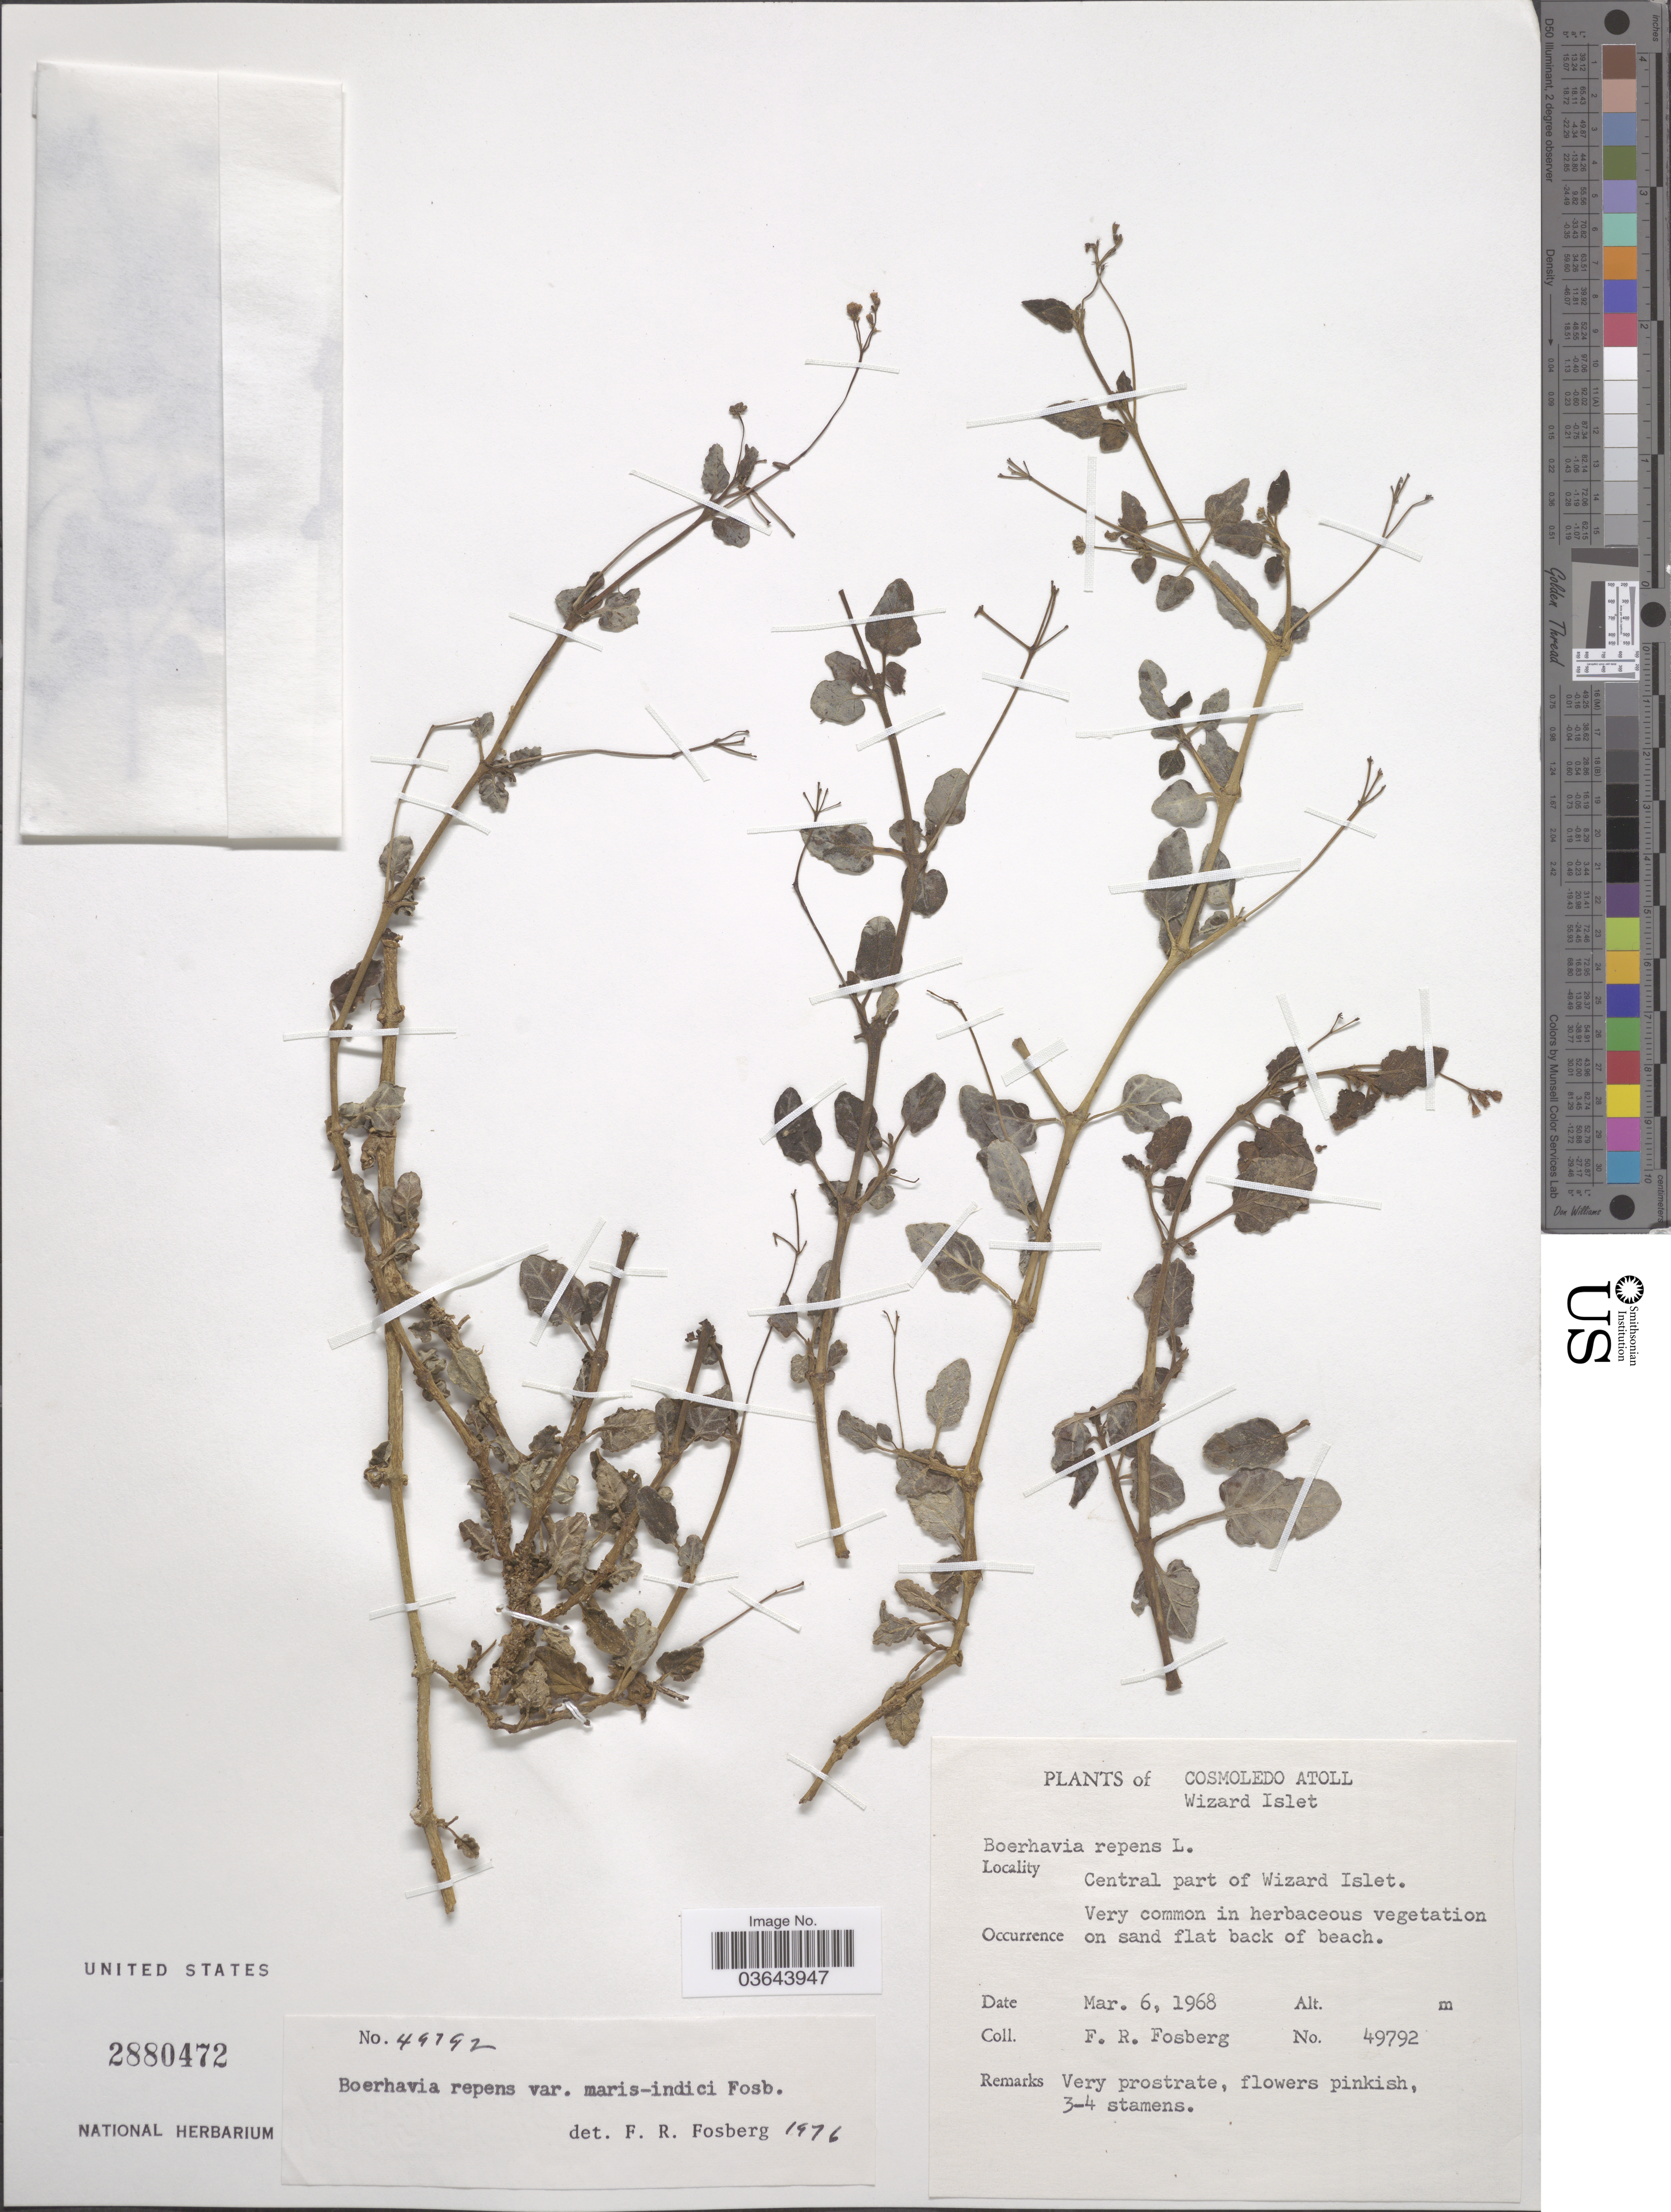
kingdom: Plantae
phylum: Tracheophyta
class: Magnoliopsida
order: Caryophyllales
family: Nyctaginaceae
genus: Boerhavia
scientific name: Boerhavia repens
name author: L.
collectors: F. R. Fosberg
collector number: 49792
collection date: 1968-03-06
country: Seychelles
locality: Cosmoledo Atoll. Wizard Islet. Central part of Wizard Islet.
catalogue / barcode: US 2880472